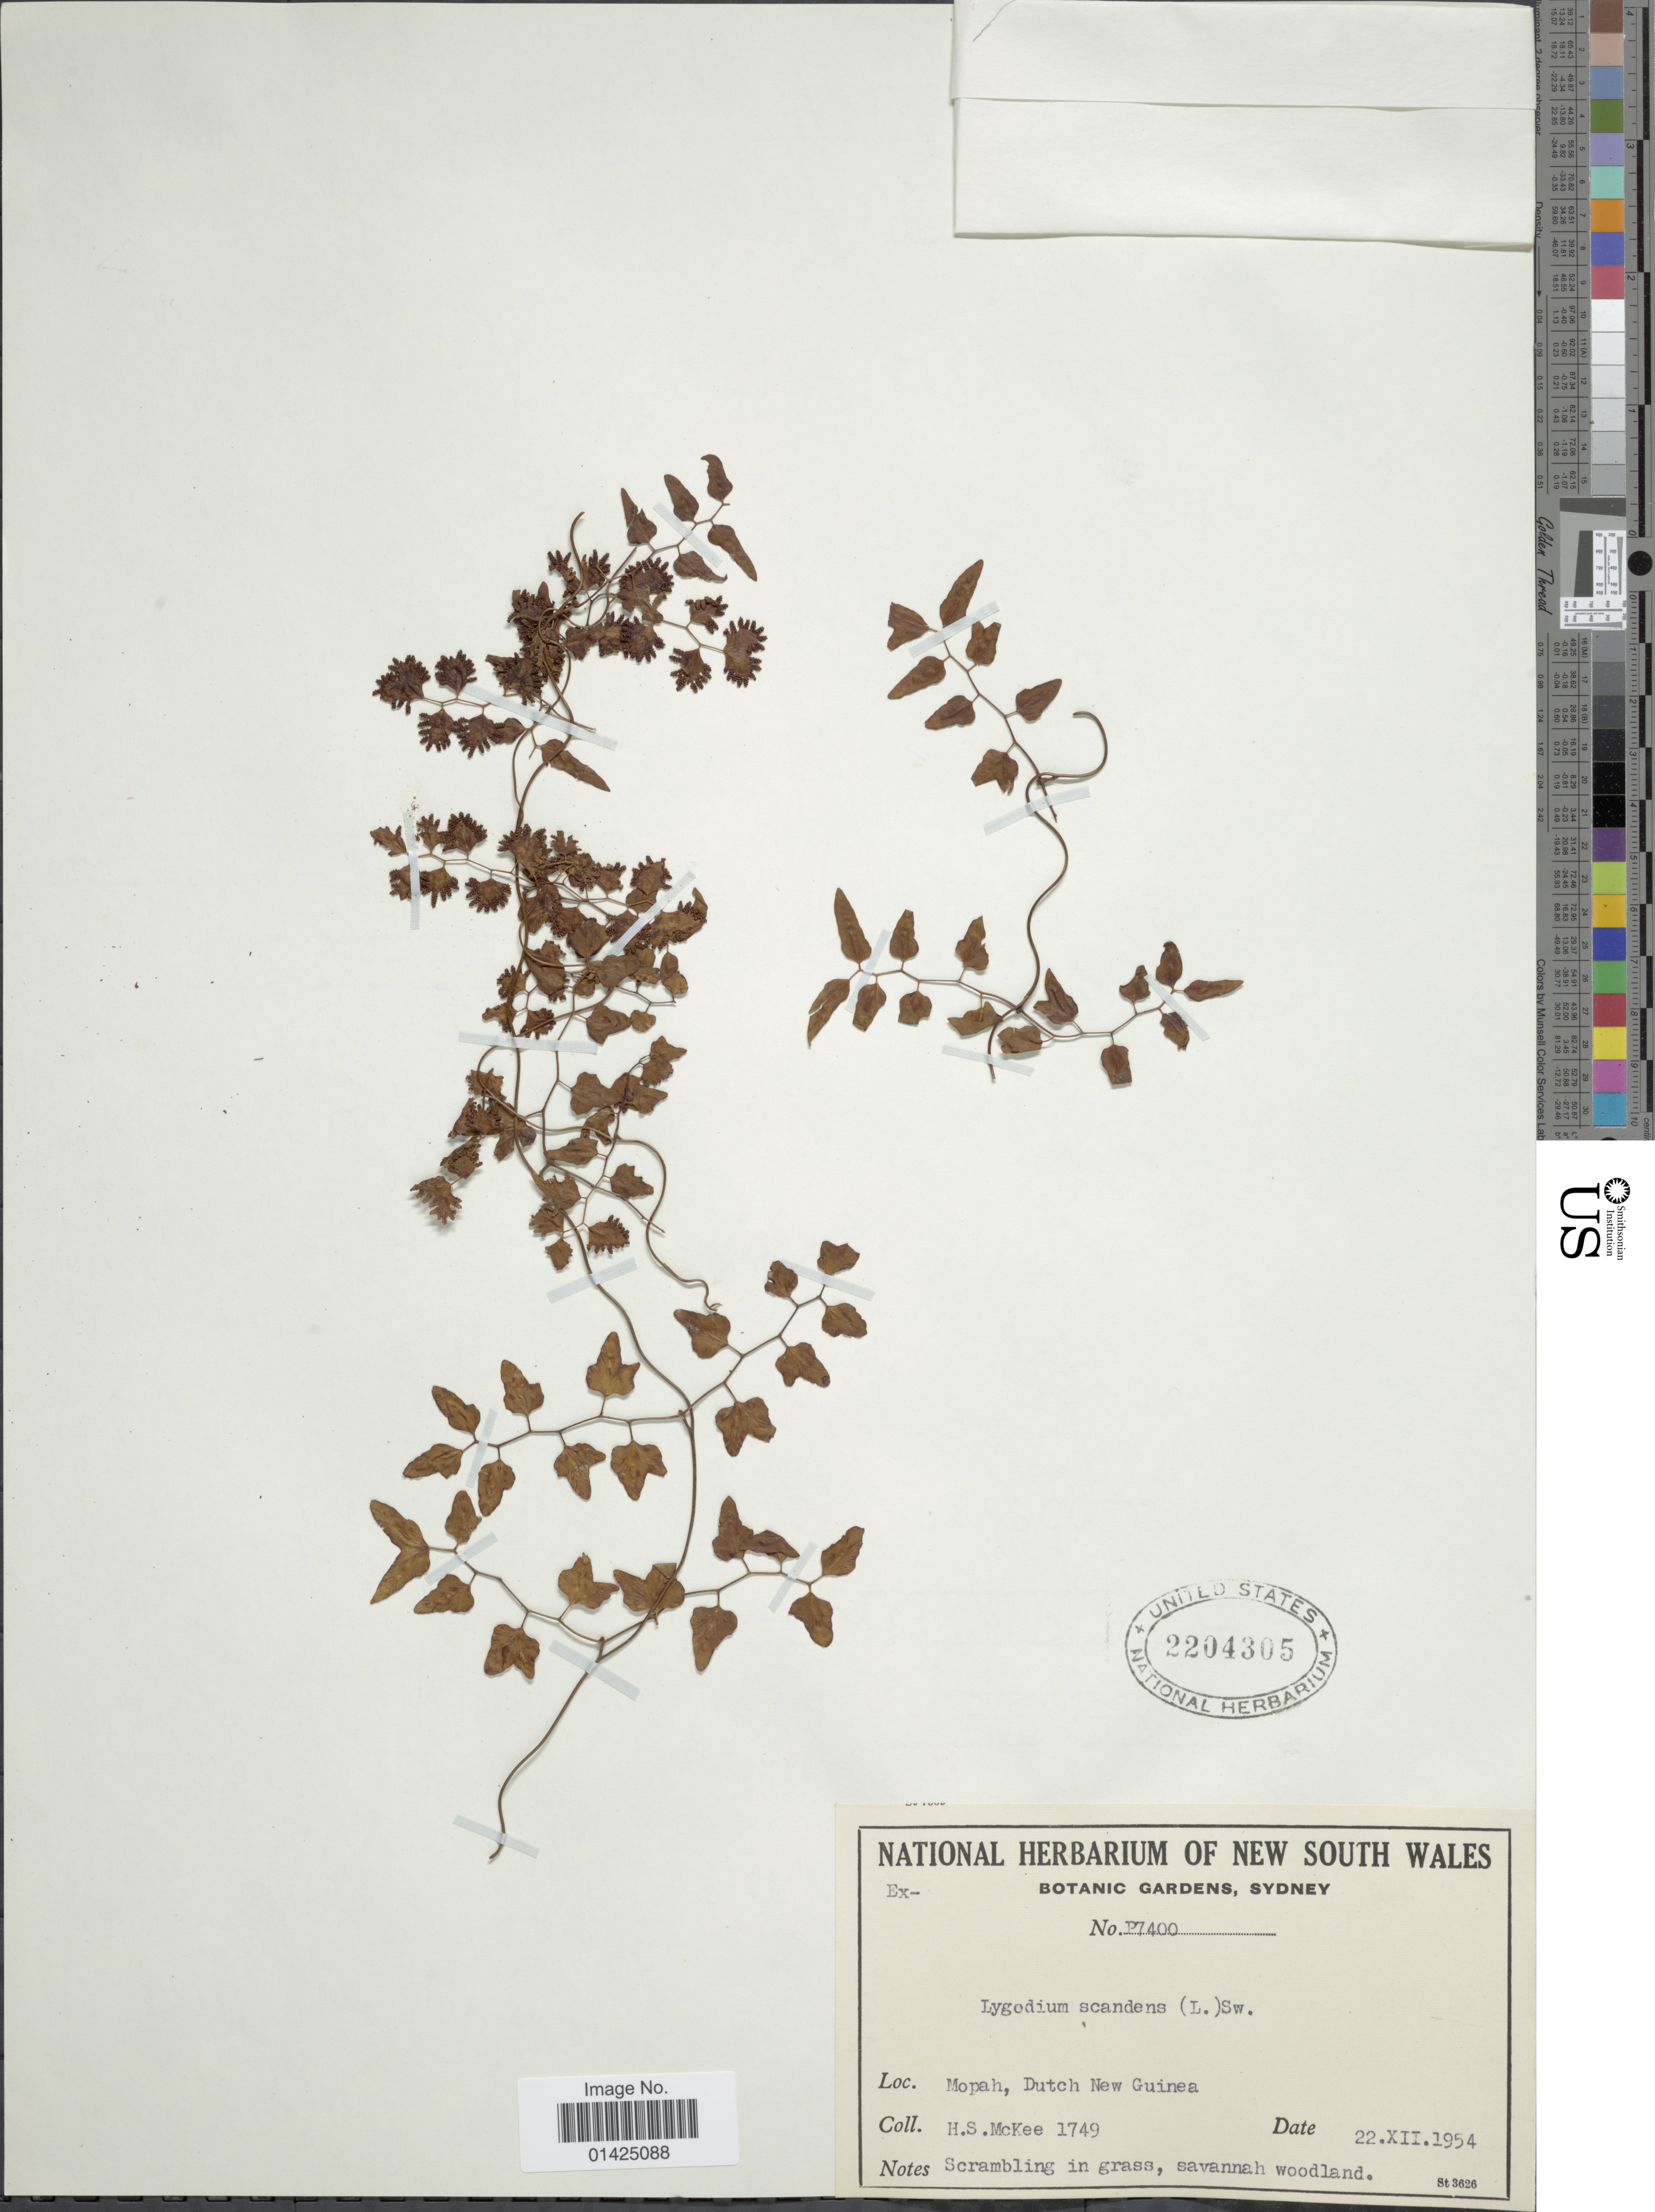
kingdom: Plantae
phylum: Tracheophyta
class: Polypodiopsida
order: Schizaeales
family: Lygodiaceae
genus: Lygodium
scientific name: Lygodium microphyllum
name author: (Cav.) R. Br.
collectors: H. S. McKee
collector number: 1749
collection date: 1954-12-22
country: Papua New Guinea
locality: Mopah, Dutch New Guinea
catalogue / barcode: US 2204305